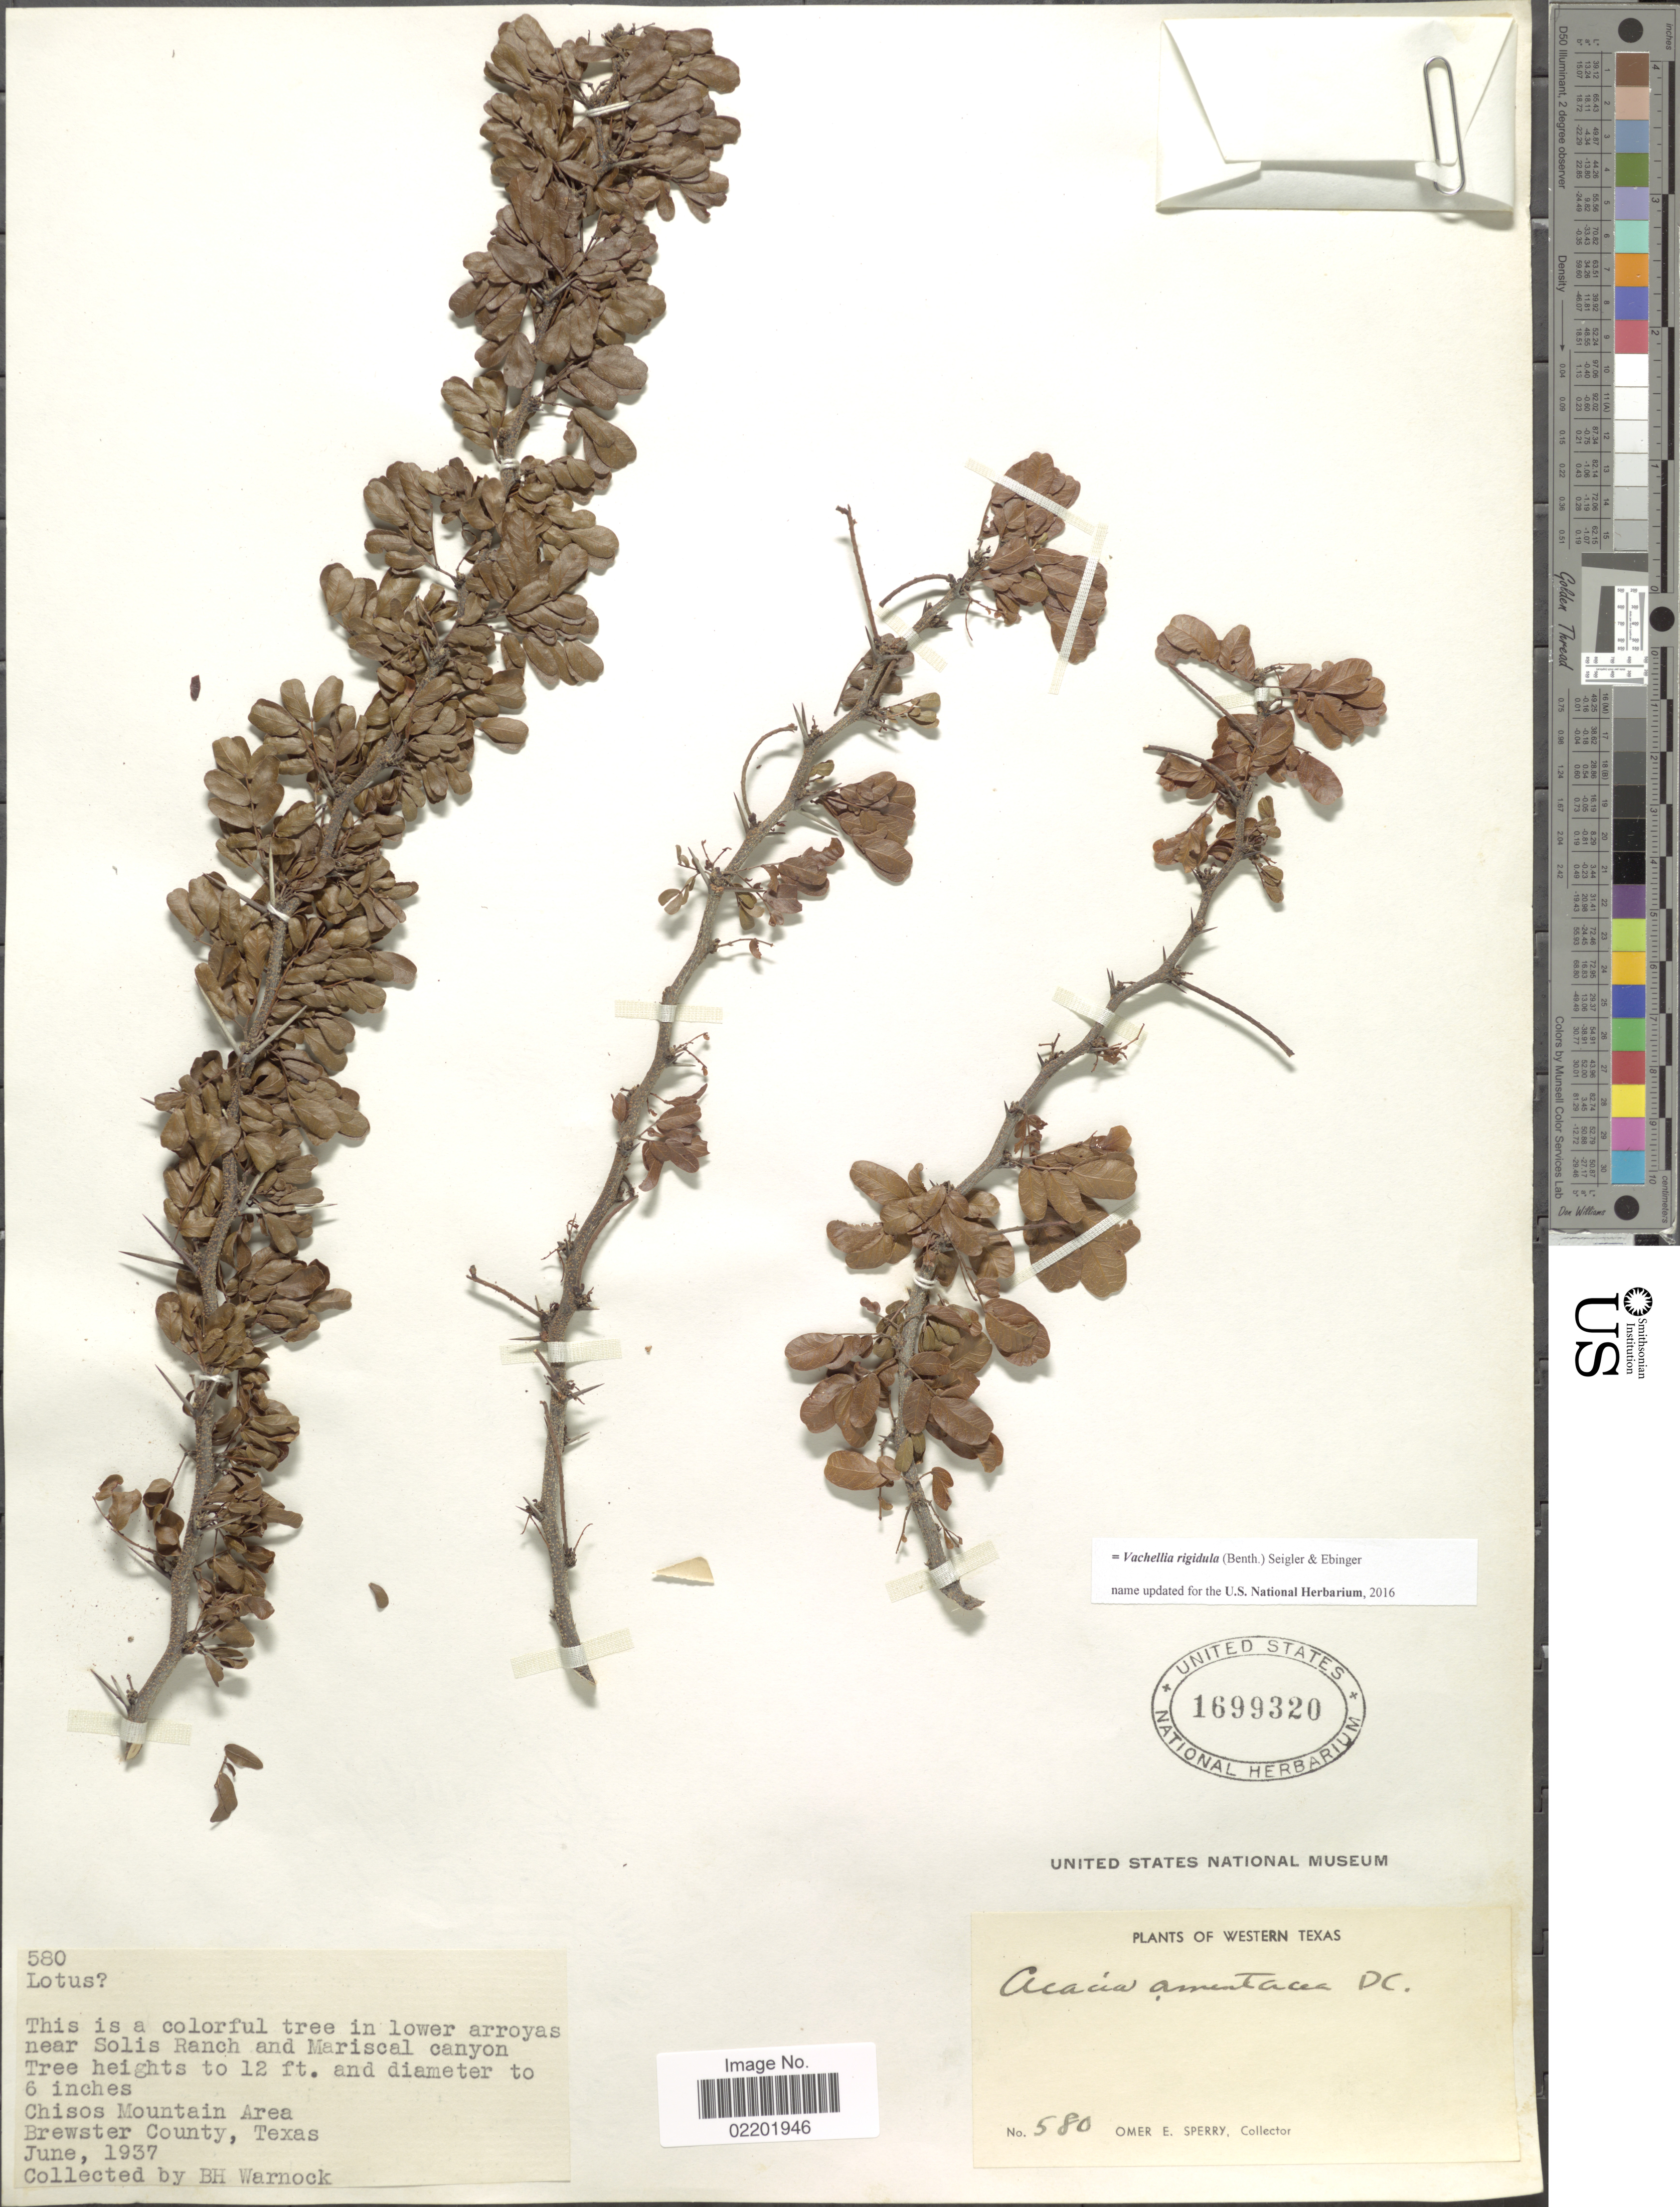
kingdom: Plantae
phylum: Tracheophyta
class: Magnoliopsida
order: Fabales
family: Fabaceae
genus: Vachellia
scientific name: Vachellia rigidula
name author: (Benth.) Seigler & Ebinger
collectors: B. H. Warnock & O. E. Sperry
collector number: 580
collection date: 1937-06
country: United States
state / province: Texas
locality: Western Texas, near Solis Ranch and Mariscal Canyon, Chisos Mountain Area, Brewster County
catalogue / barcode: US 1699320